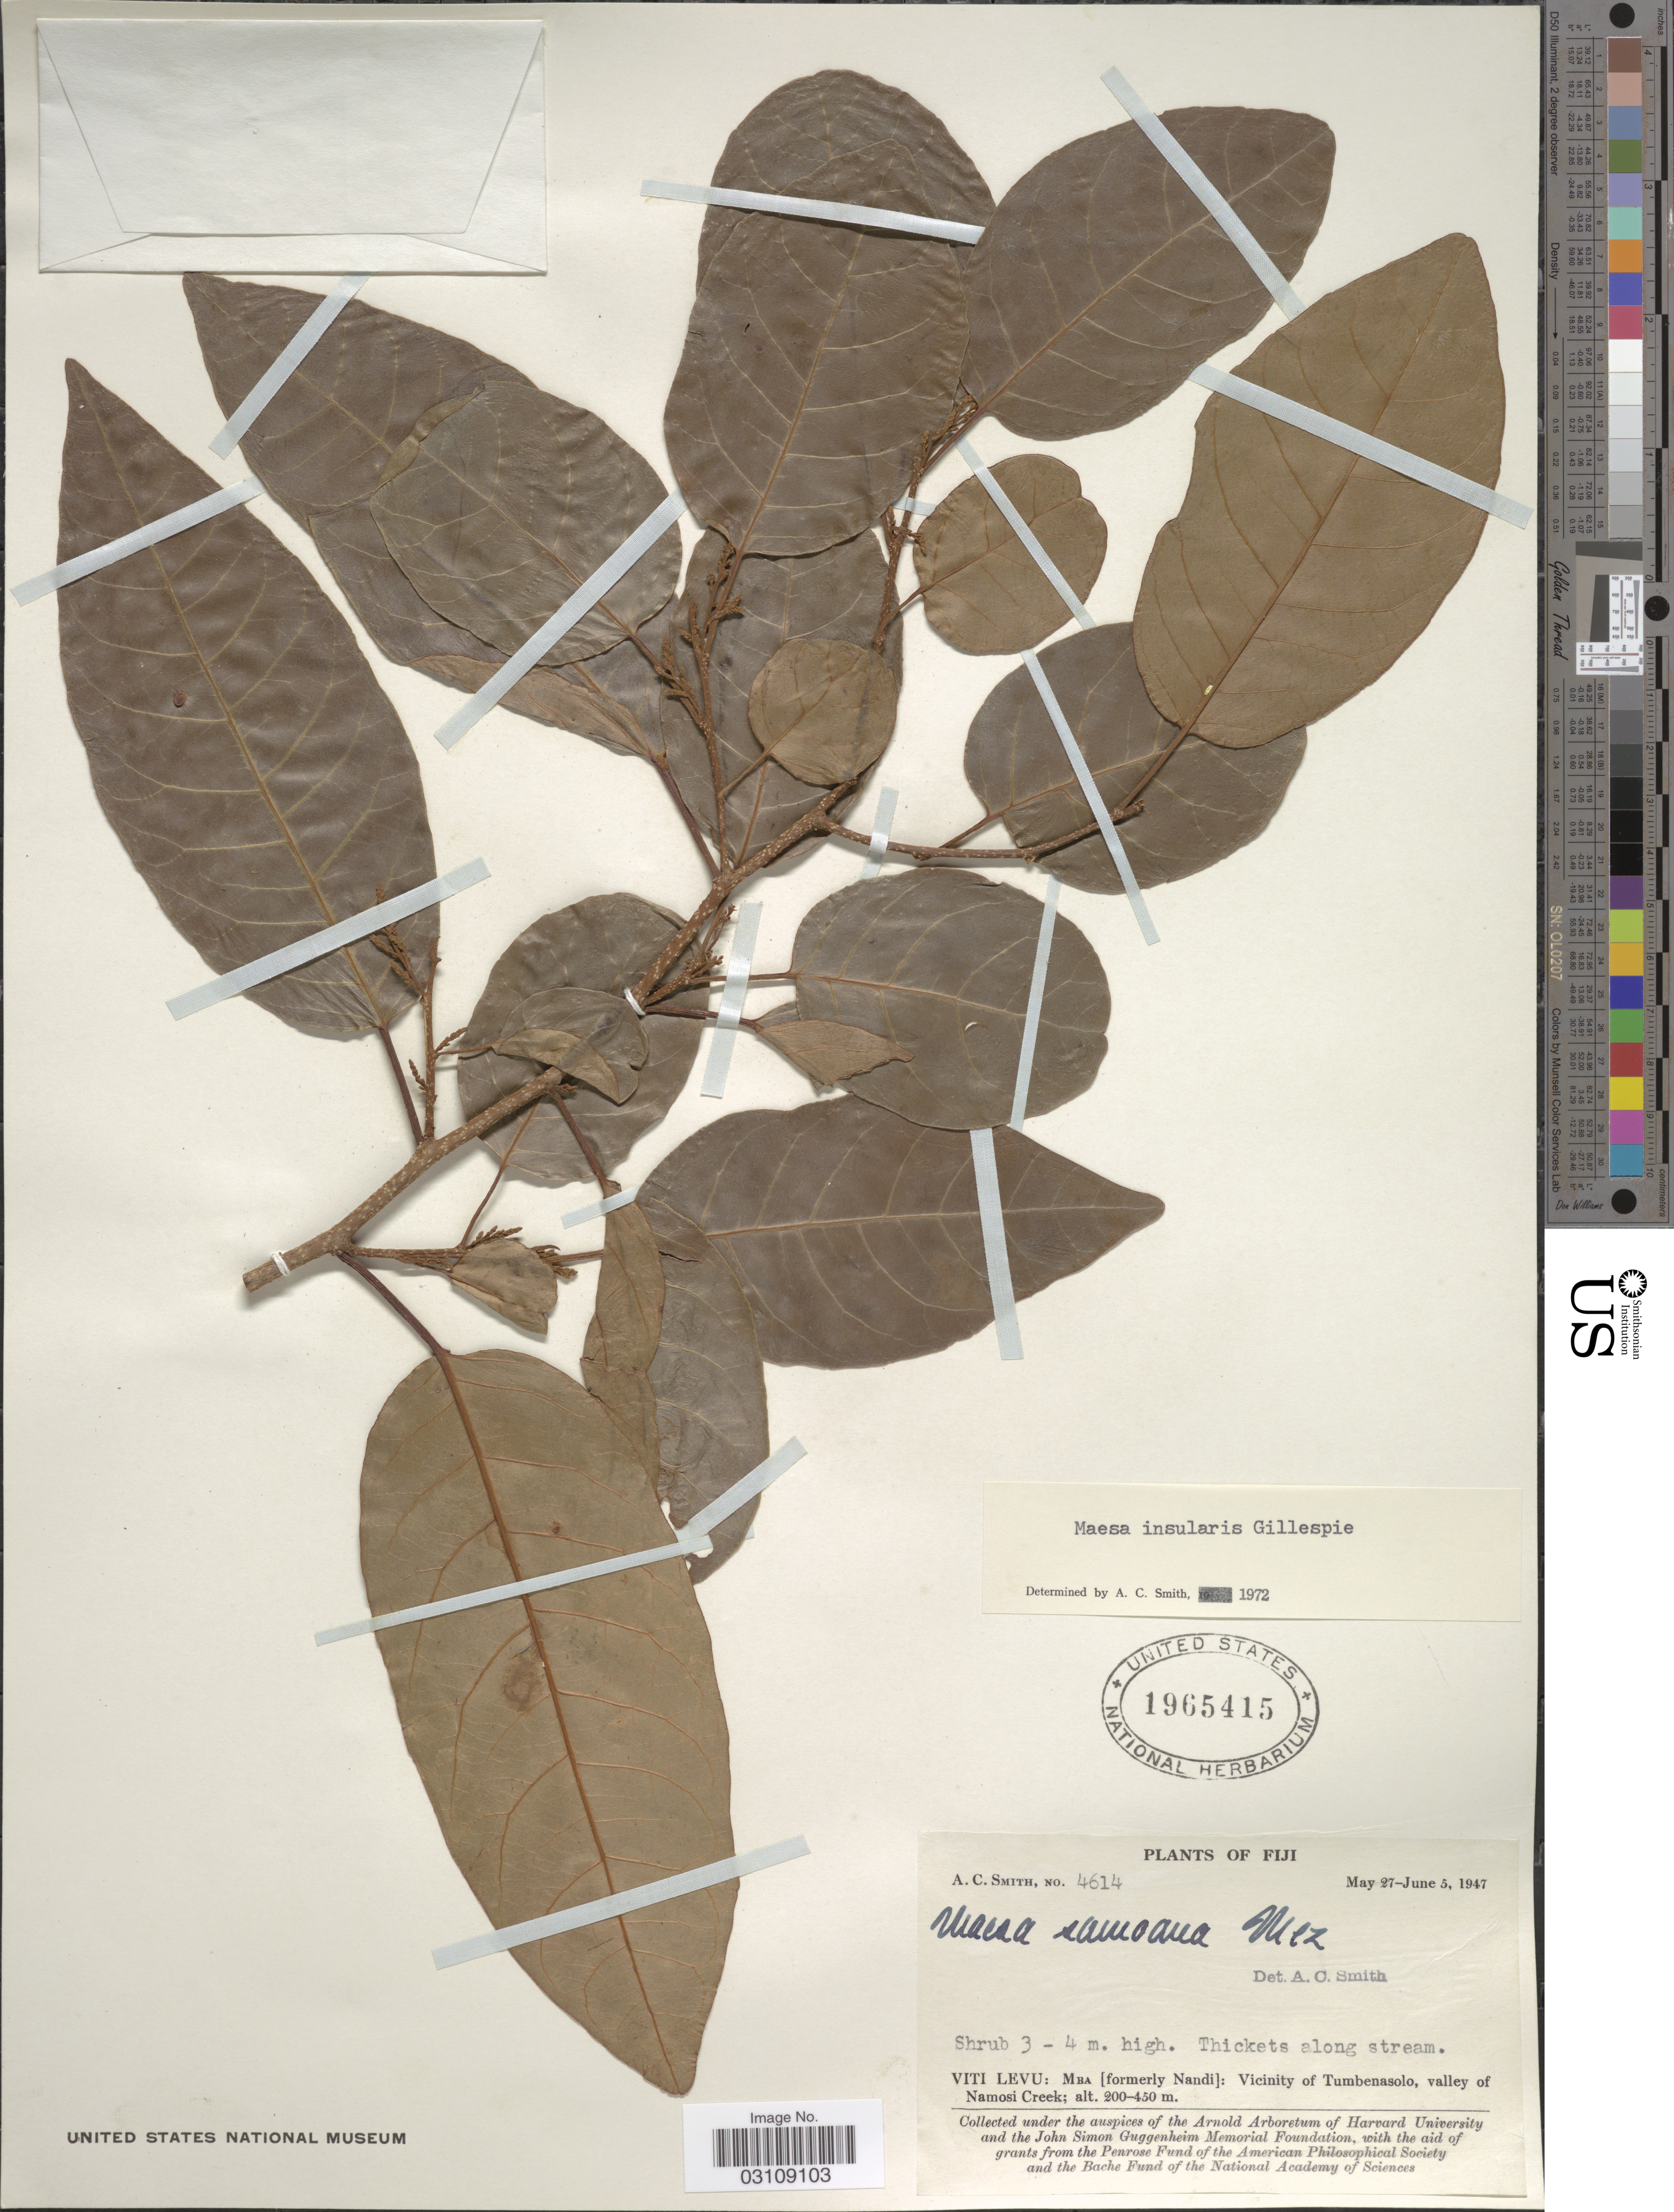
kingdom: Plantae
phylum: Tracheophyta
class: Magnoliopsida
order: Ericales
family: Primulaceae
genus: Maesa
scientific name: Maesa insularis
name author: Gillespie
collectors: A. C. Smith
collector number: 4614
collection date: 1947-05-27/1947-06-05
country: Fiji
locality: Viti Levu: Mba [formerly Nandi]: Vicinity of Tumbenasolo, valley of Namosi Creek.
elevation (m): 200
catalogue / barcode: US 1965415